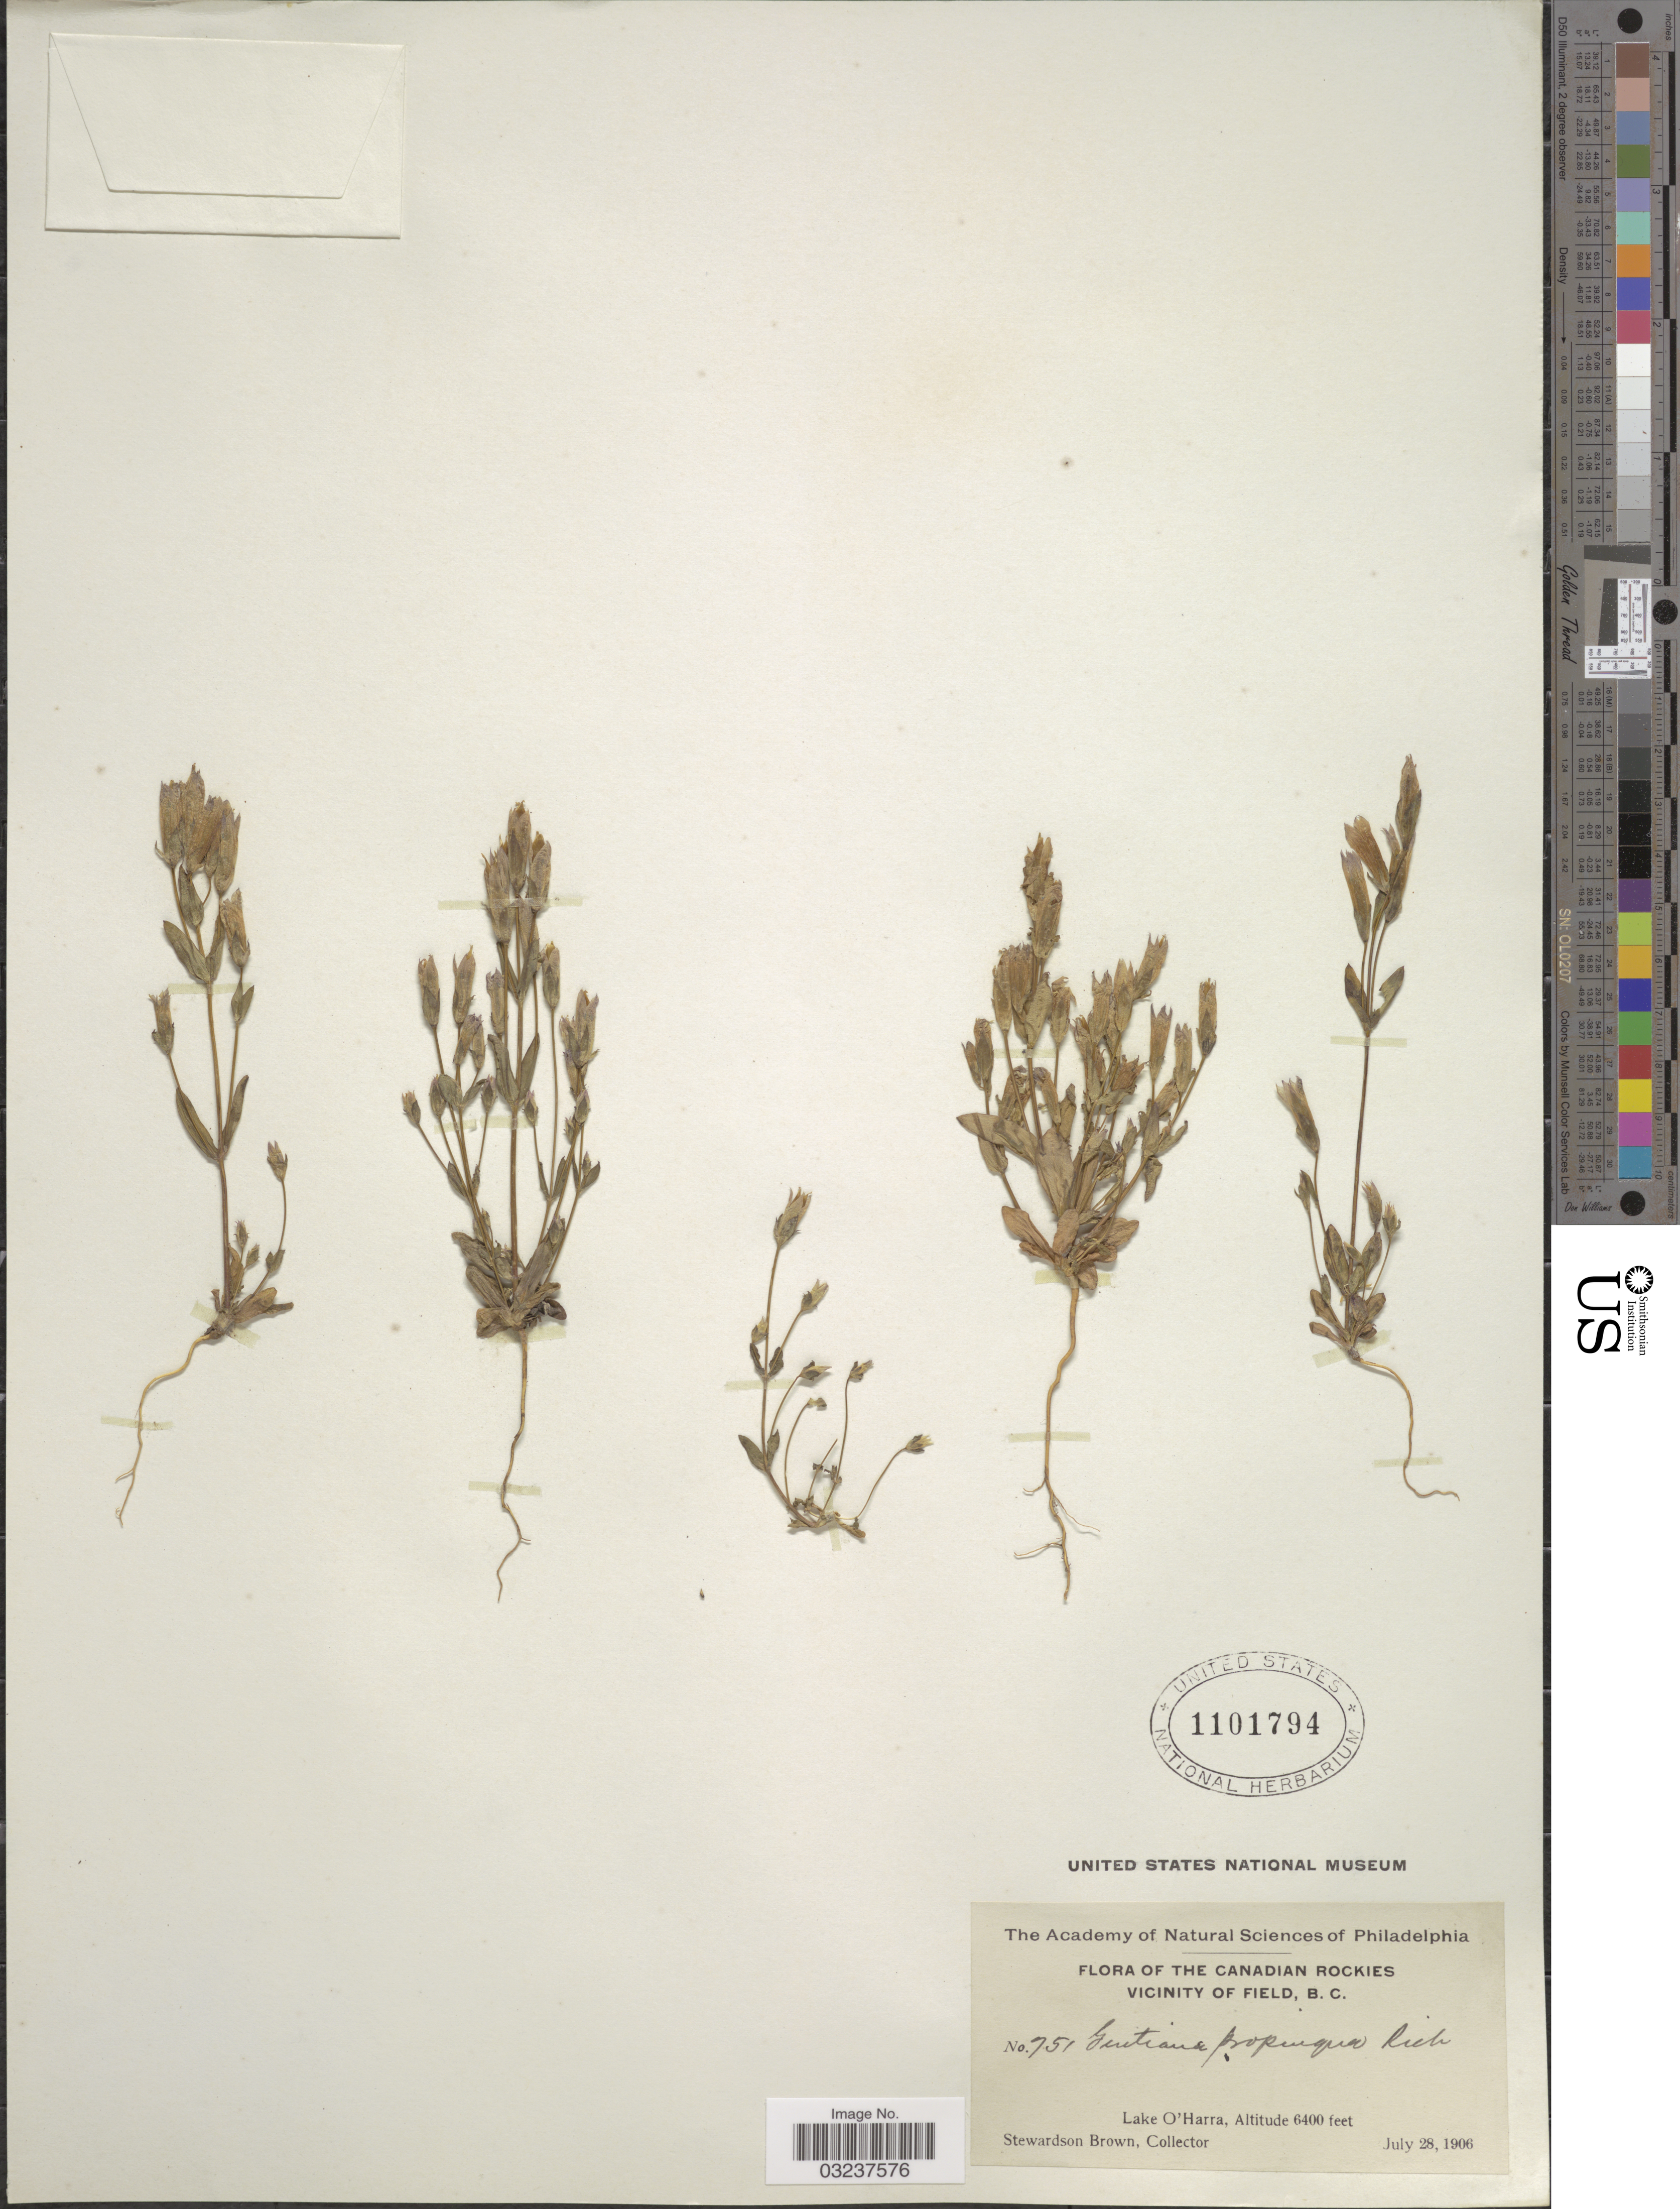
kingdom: Plantae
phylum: Tracheophyta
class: Magnoliopsida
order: Gentianales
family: Gentianaceae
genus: Gentianella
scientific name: Gentianella propinqua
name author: (Richardson) J.M. Gillett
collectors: S. Brown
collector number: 751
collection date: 1906-07-28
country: Canada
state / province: British Columbia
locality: The Canadian Rockies, Vicinity of Field, Lake O'Harra.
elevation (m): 1951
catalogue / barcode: US 1101794